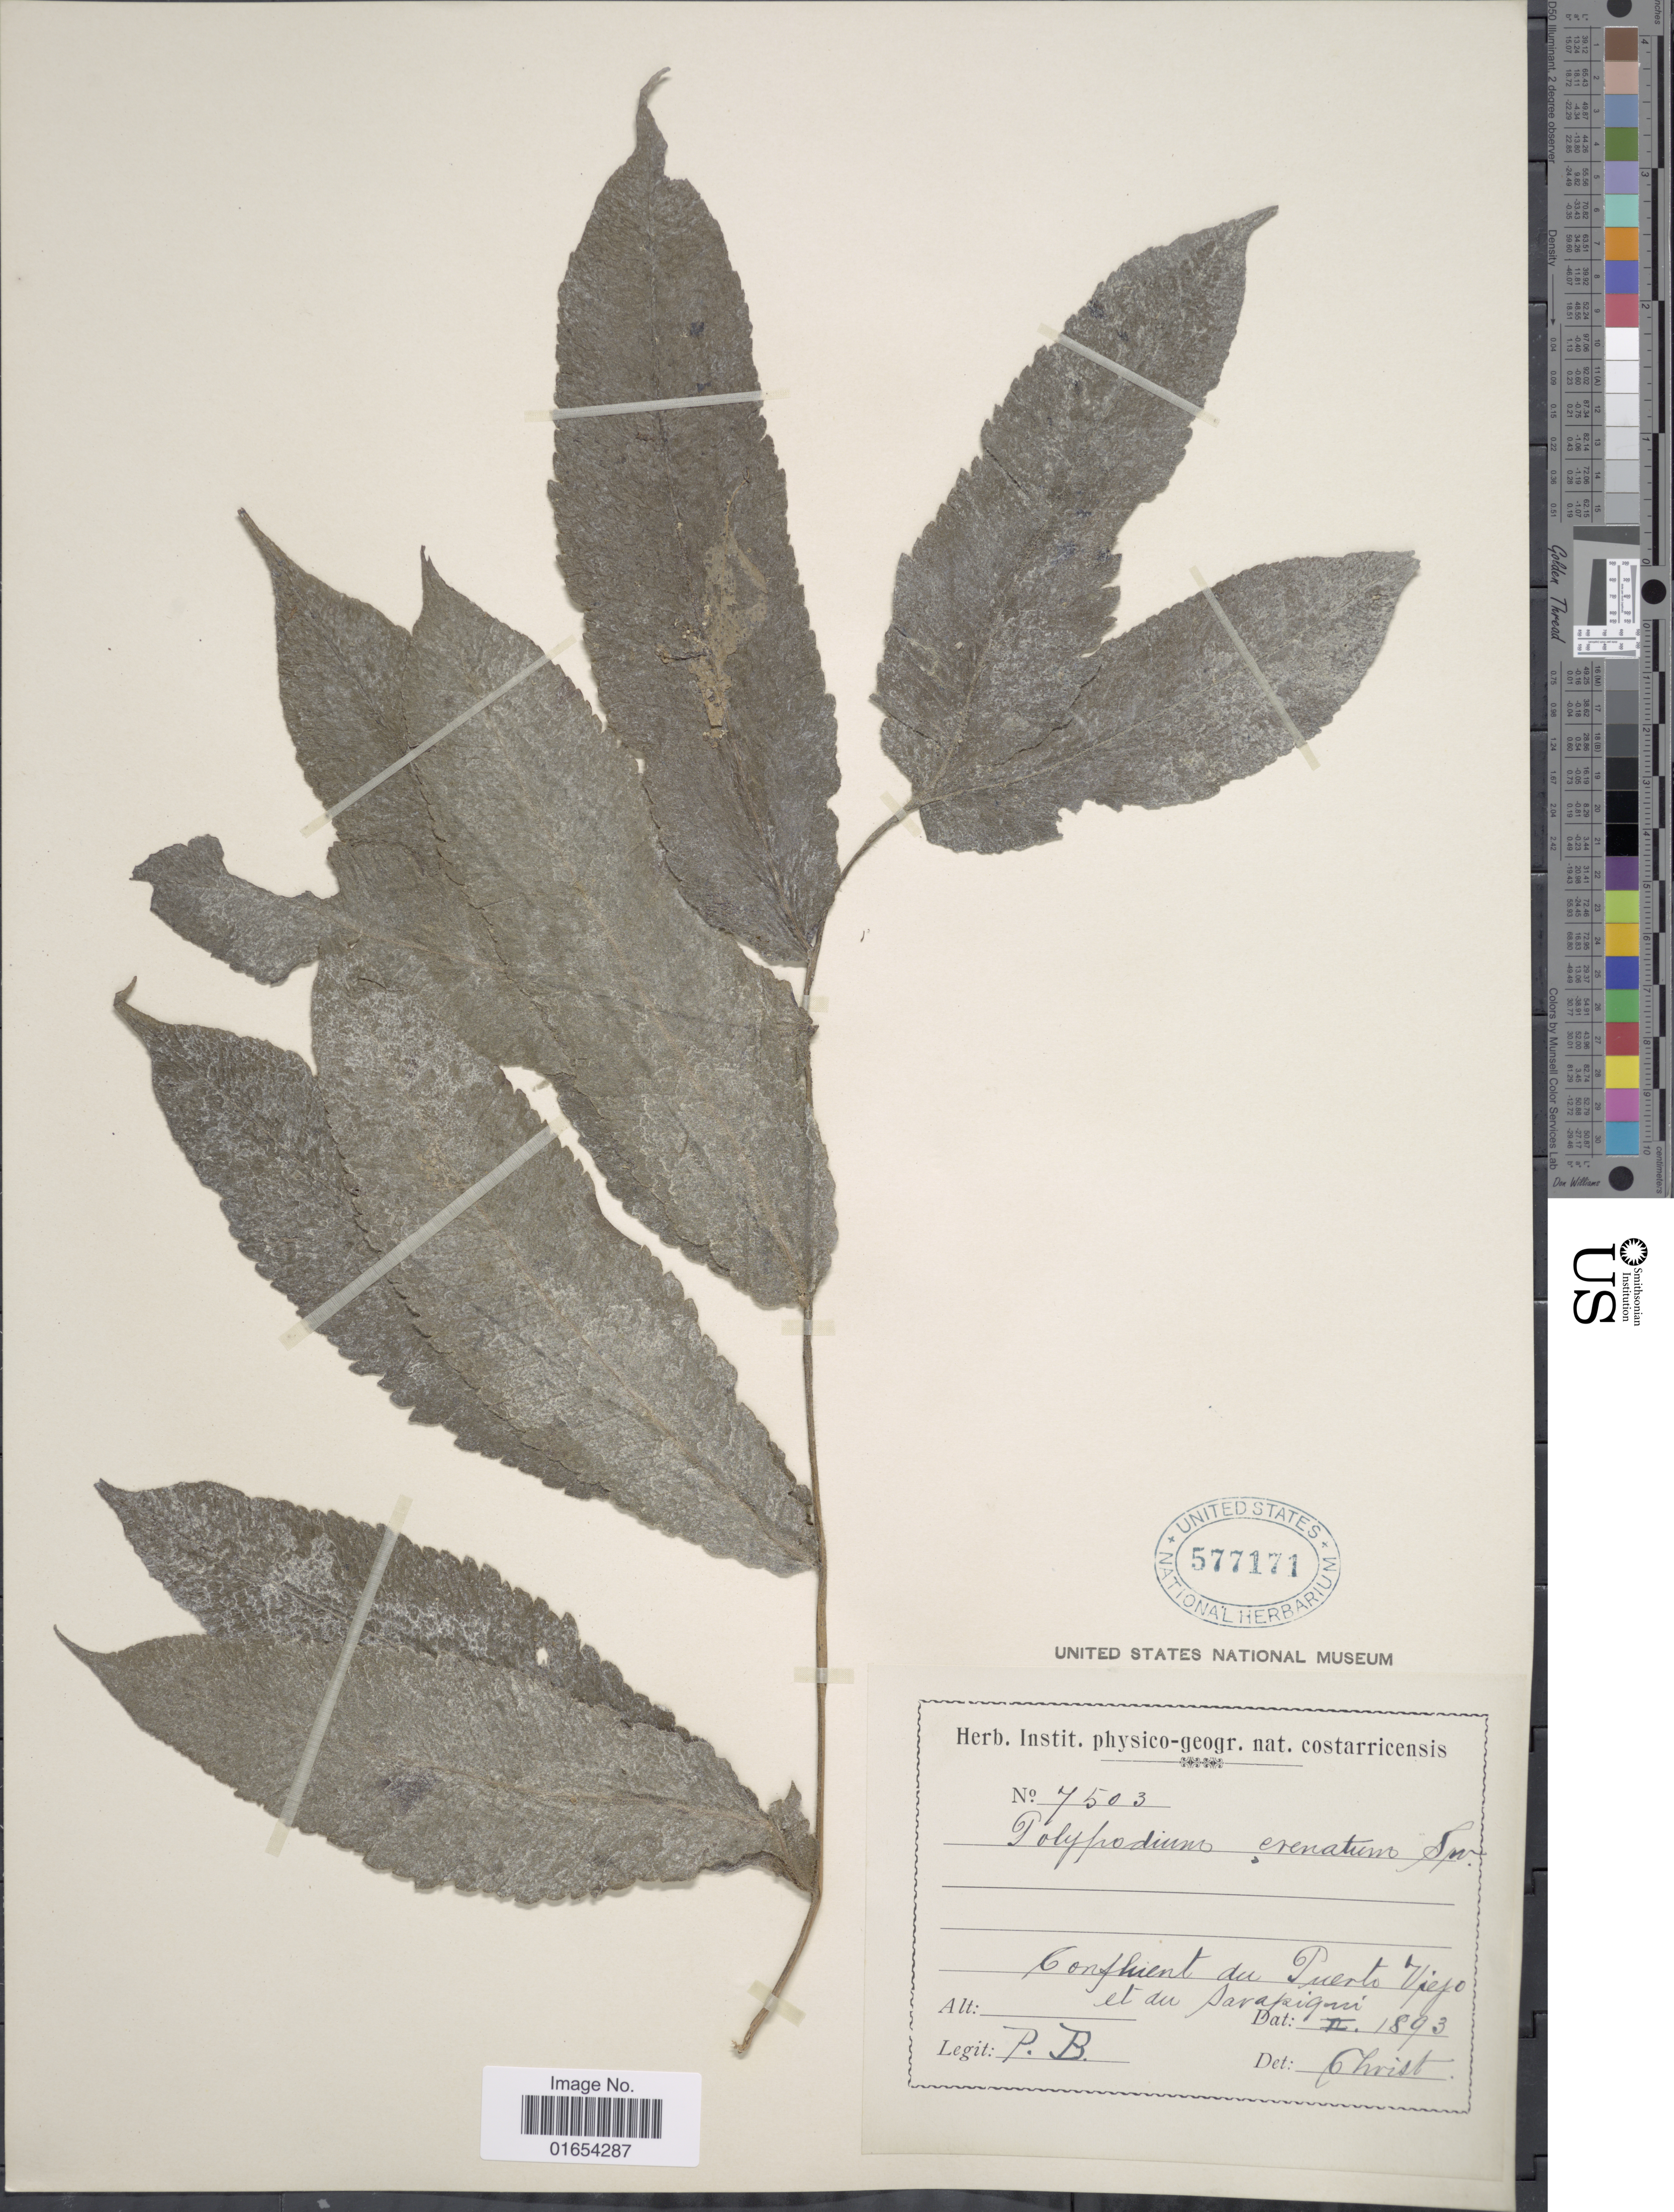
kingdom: Plantae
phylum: Tracheophyta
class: Polypodiopsida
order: Polypodiales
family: Thelypteridaceae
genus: Goniopteris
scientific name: Goniopteris poiteana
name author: (Bory) Ching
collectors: P. B.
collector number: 4503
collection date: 1893-02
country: Costa Rica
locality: Confluent du Puerto Viejo et du Sarapiqui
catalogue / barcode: US 577171